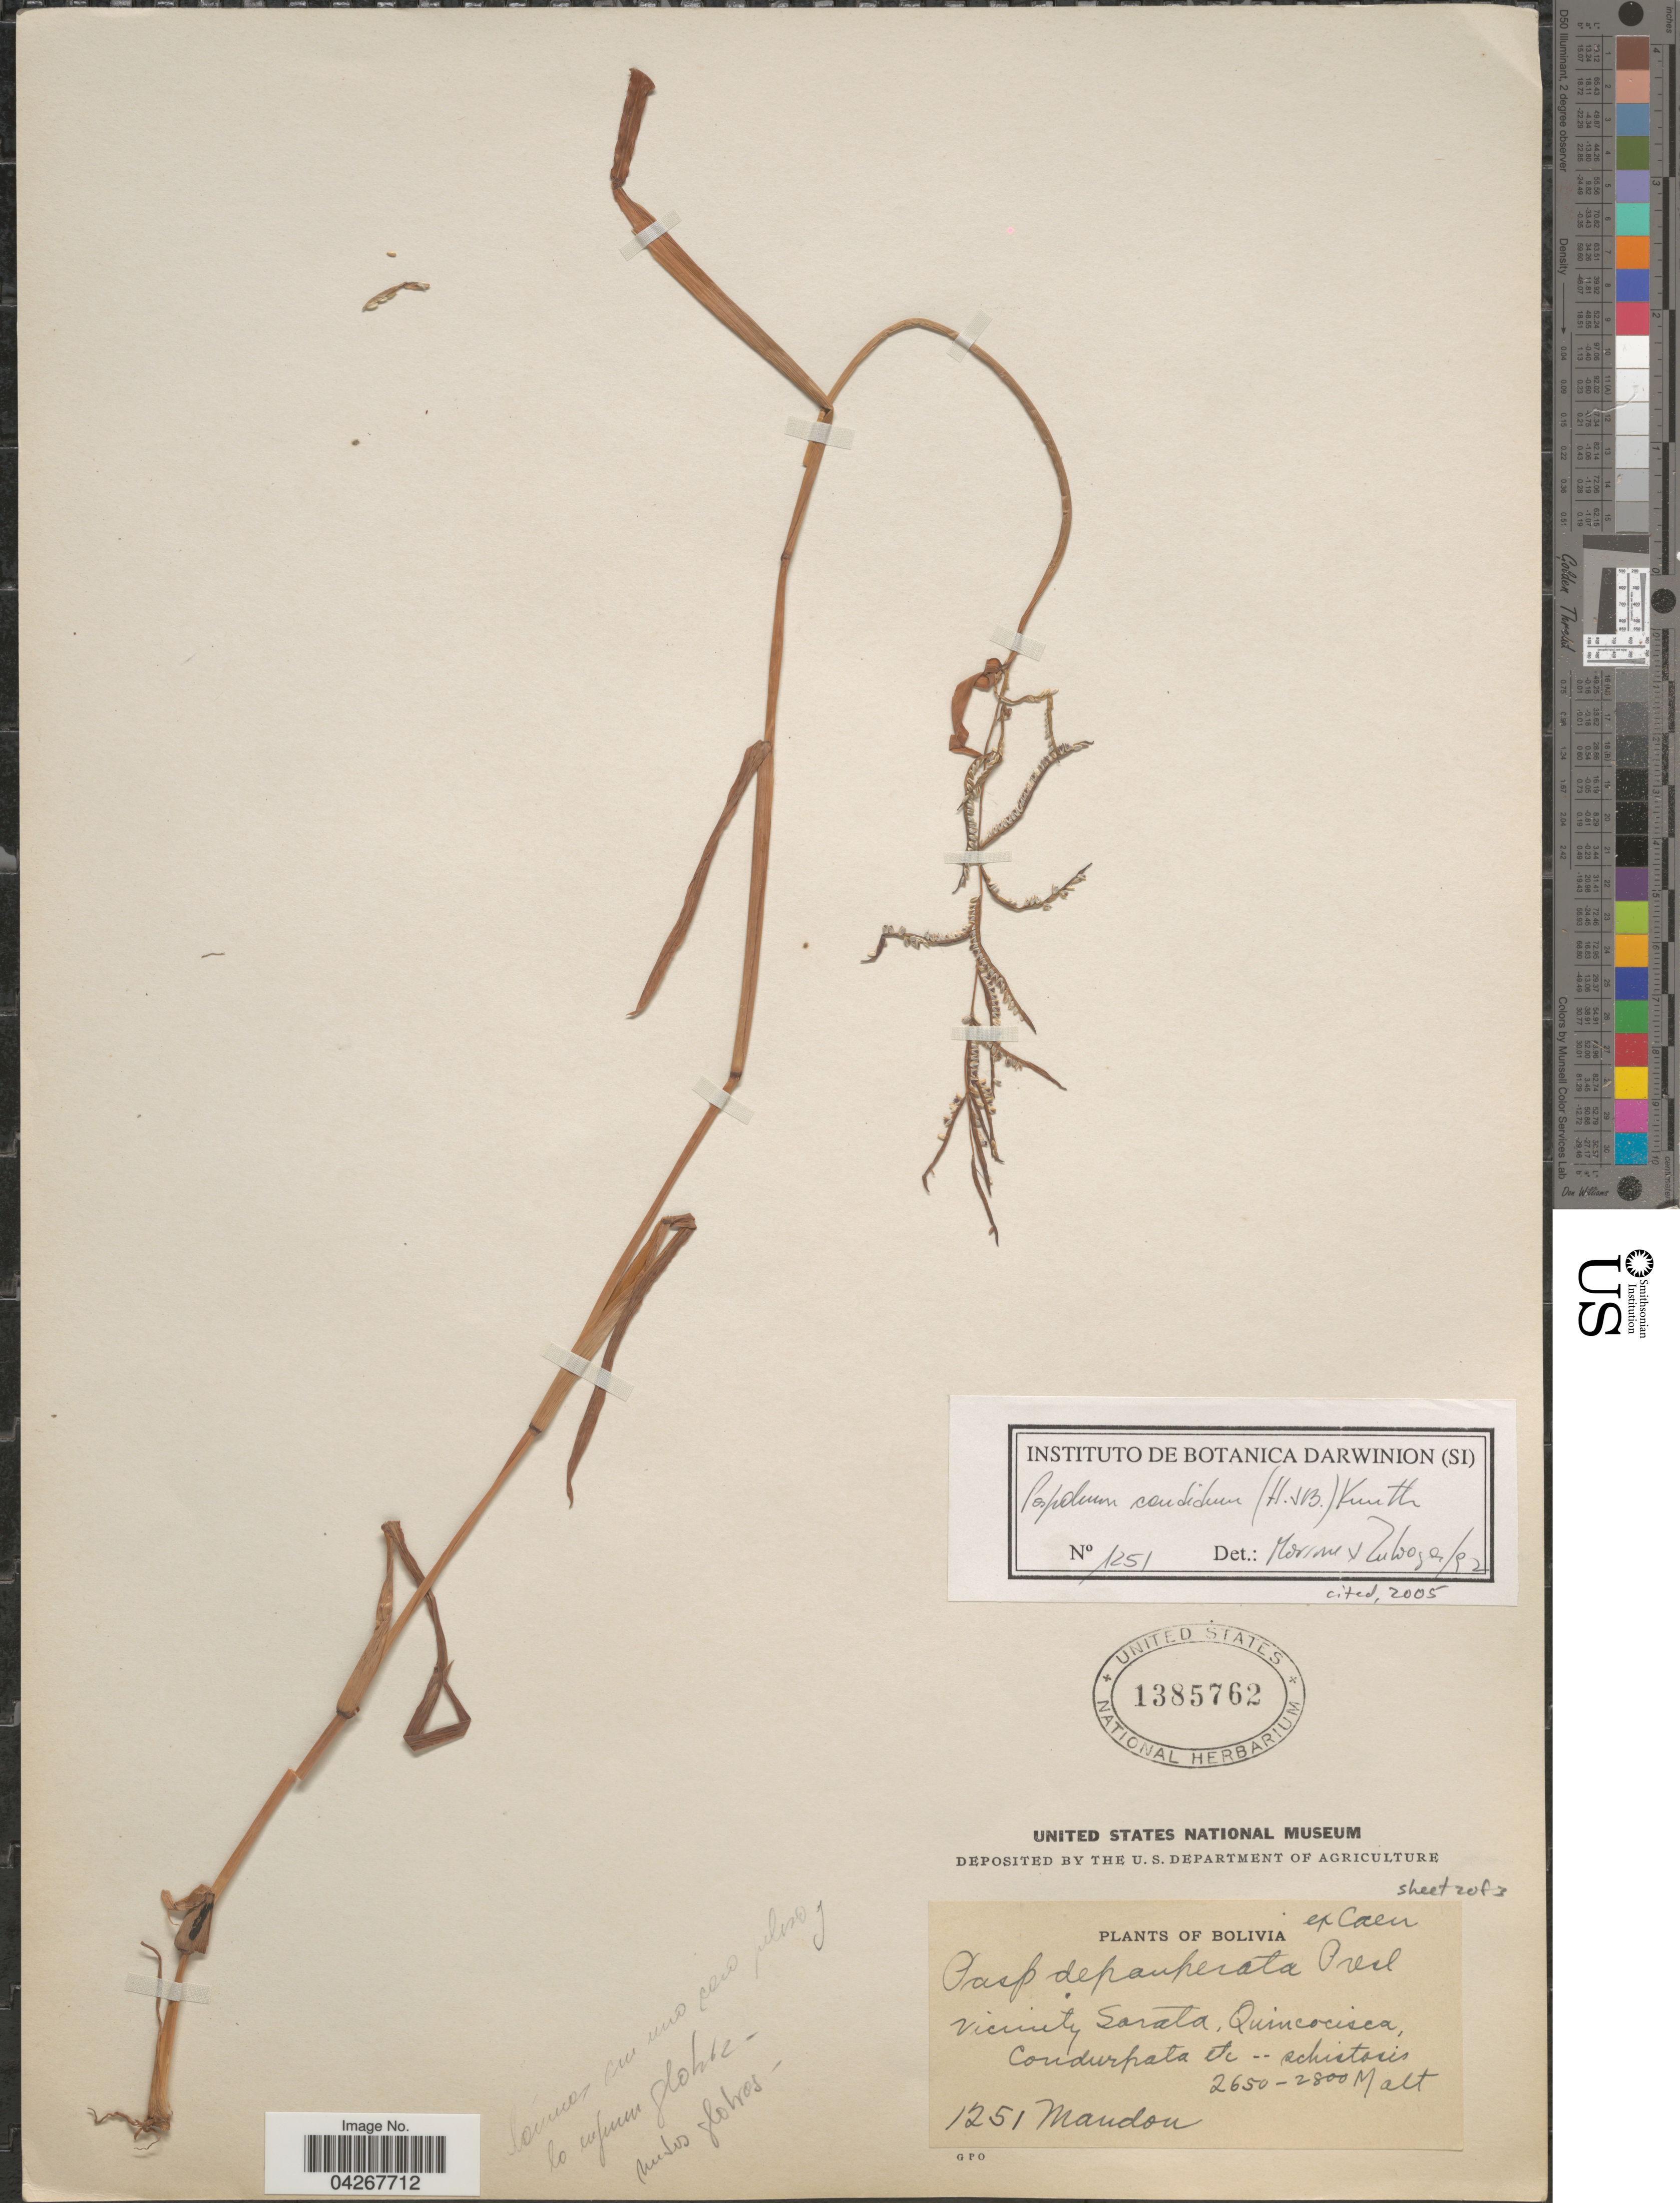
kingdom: Plantae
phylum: Tracheophyta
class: Liliopsida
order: Poales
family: Poaceae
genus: Paspalum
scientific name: Paspalum candidum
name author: (Humb. & Bonpl. ex Fleugge) Kunth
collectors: Mandon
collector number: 1251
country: Bolivia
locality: Vicinity Sorata, Quincocisca, Condurpata etc -- schistosis.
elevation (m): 2650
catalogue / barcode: US 1385762